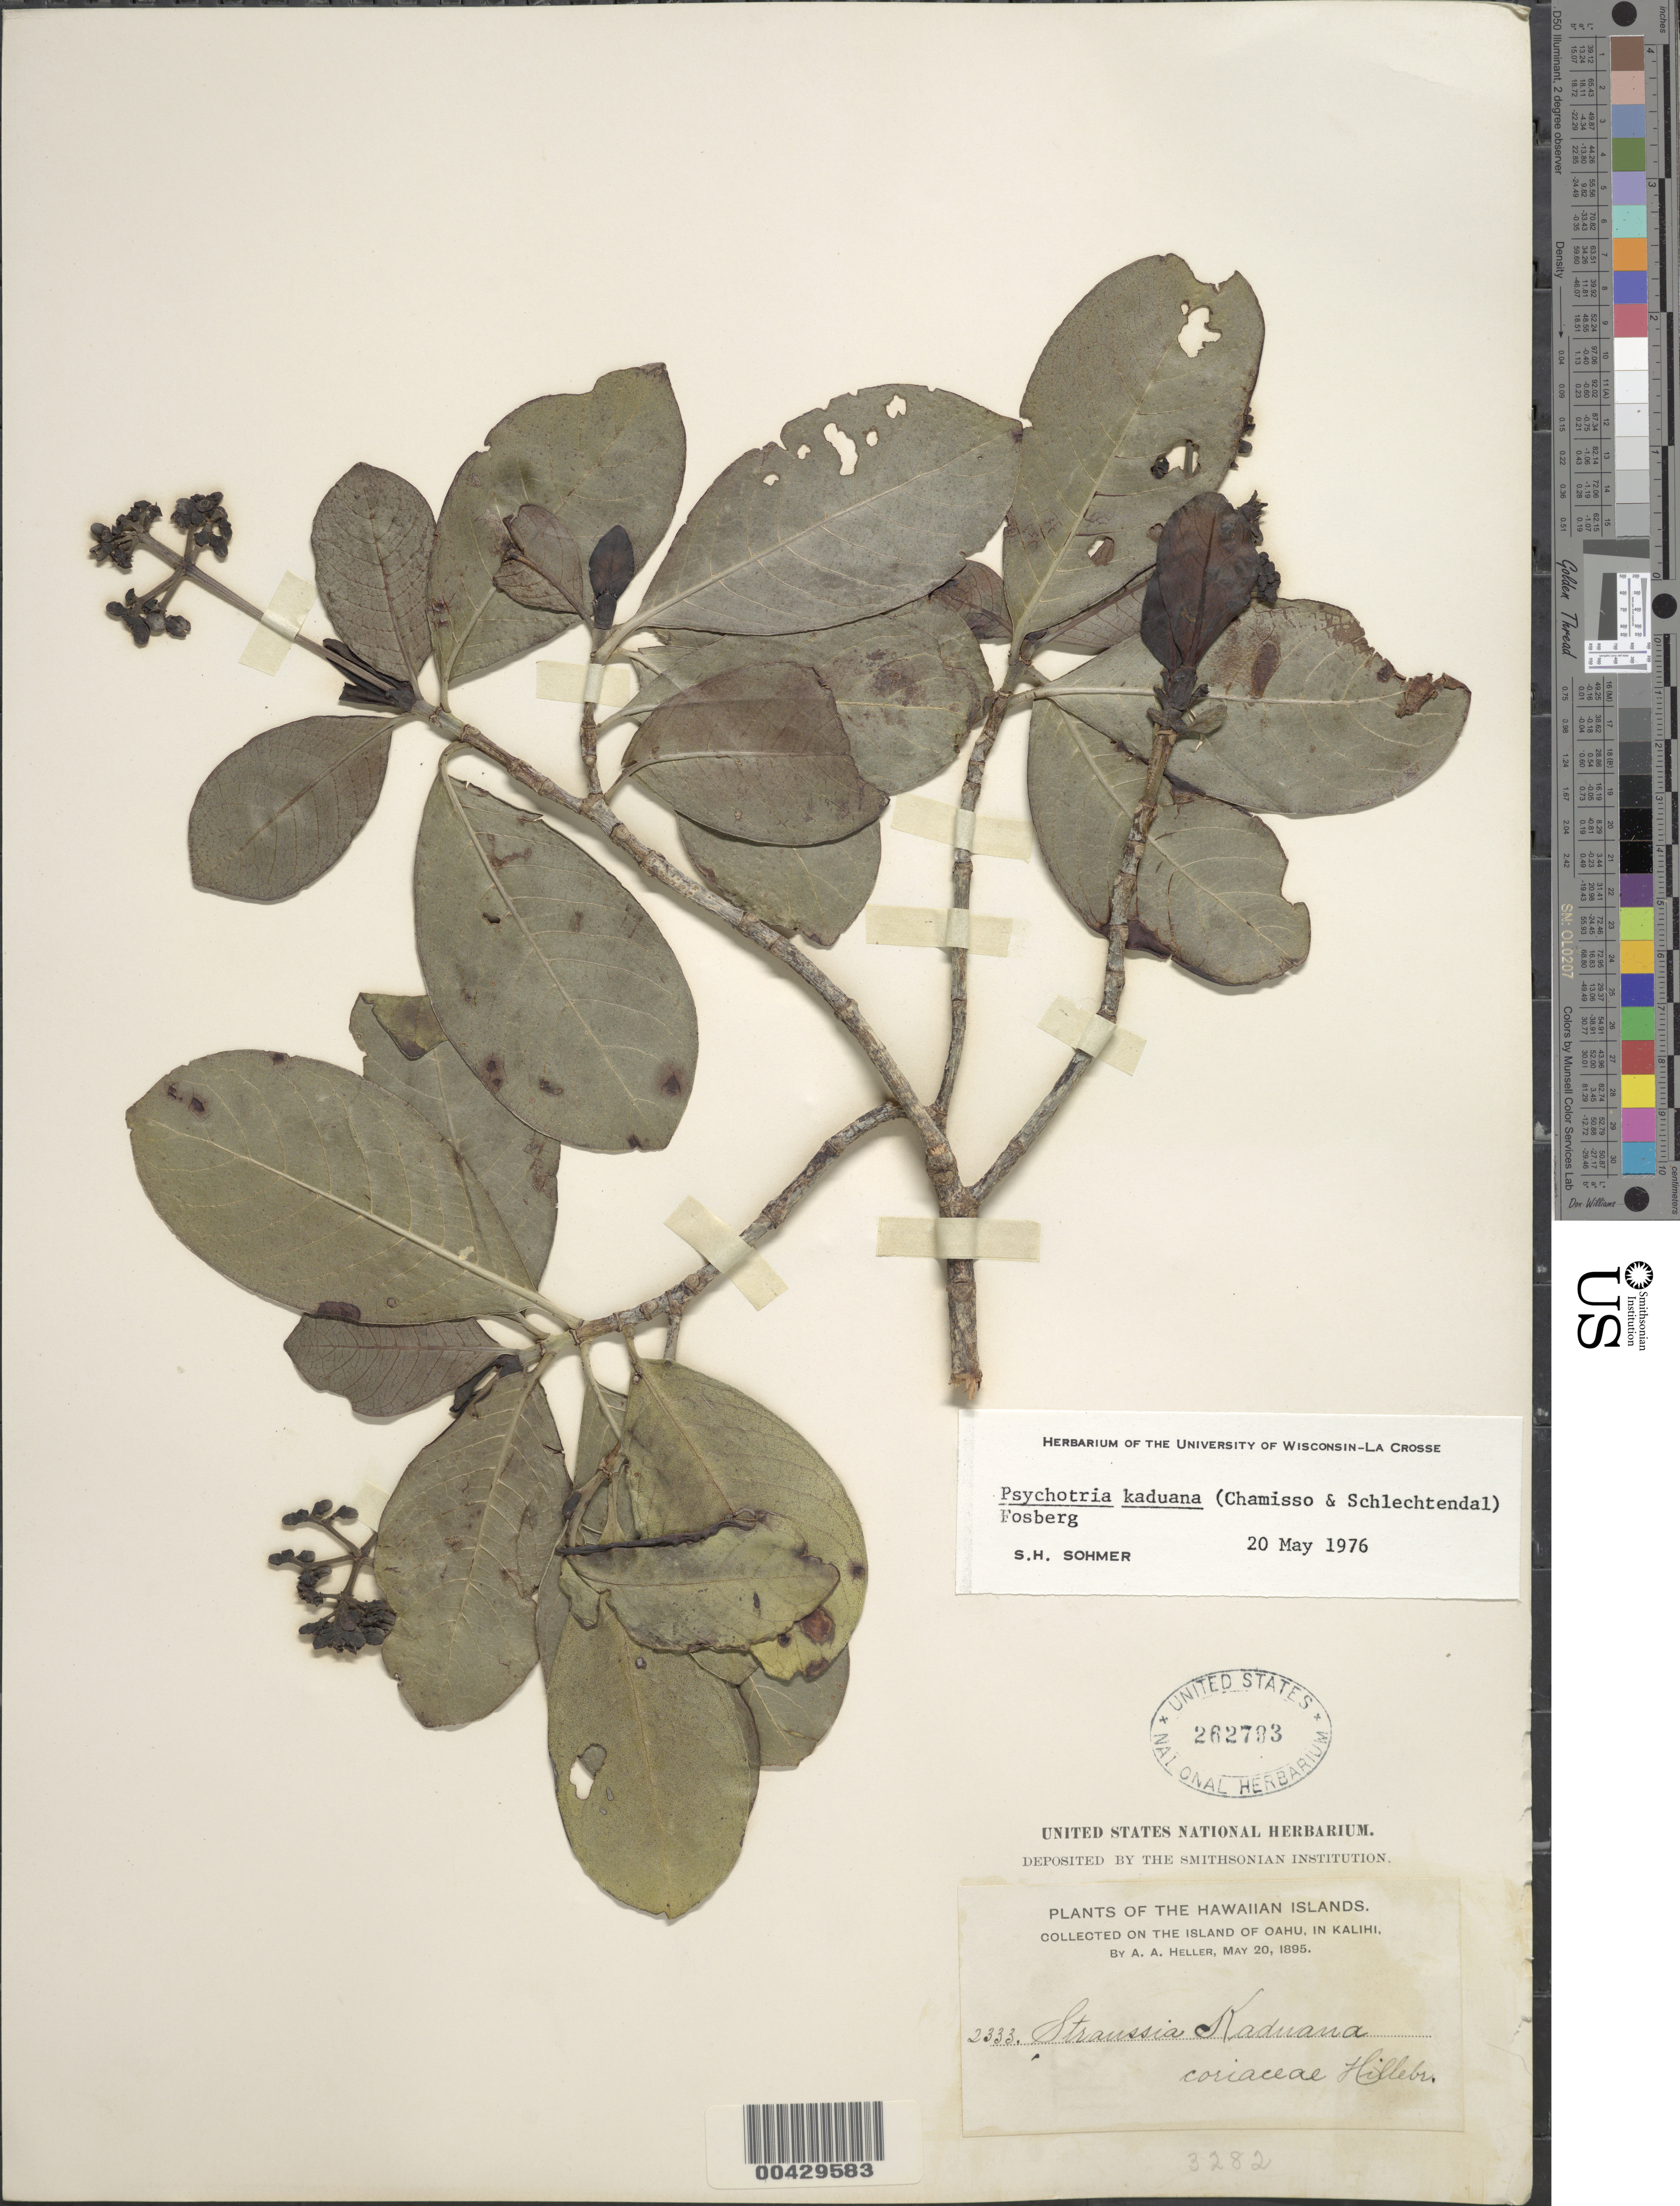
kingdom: Plantae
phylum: Tracheophyta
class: Magnoliopsida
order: Gentianales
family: Rubiaceae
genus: Psychotria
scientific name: Psychotria kaduana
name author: (Cham. & Schltdl.) Fosberg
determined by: Sohmer, S. H.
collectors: A. A. Heller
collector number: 2333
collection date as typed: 20 May 1895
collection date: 1895-05-20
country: United States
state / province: Hawaii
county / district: Honolulu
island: Oahu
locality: in Kalihi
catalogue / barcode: US 262793